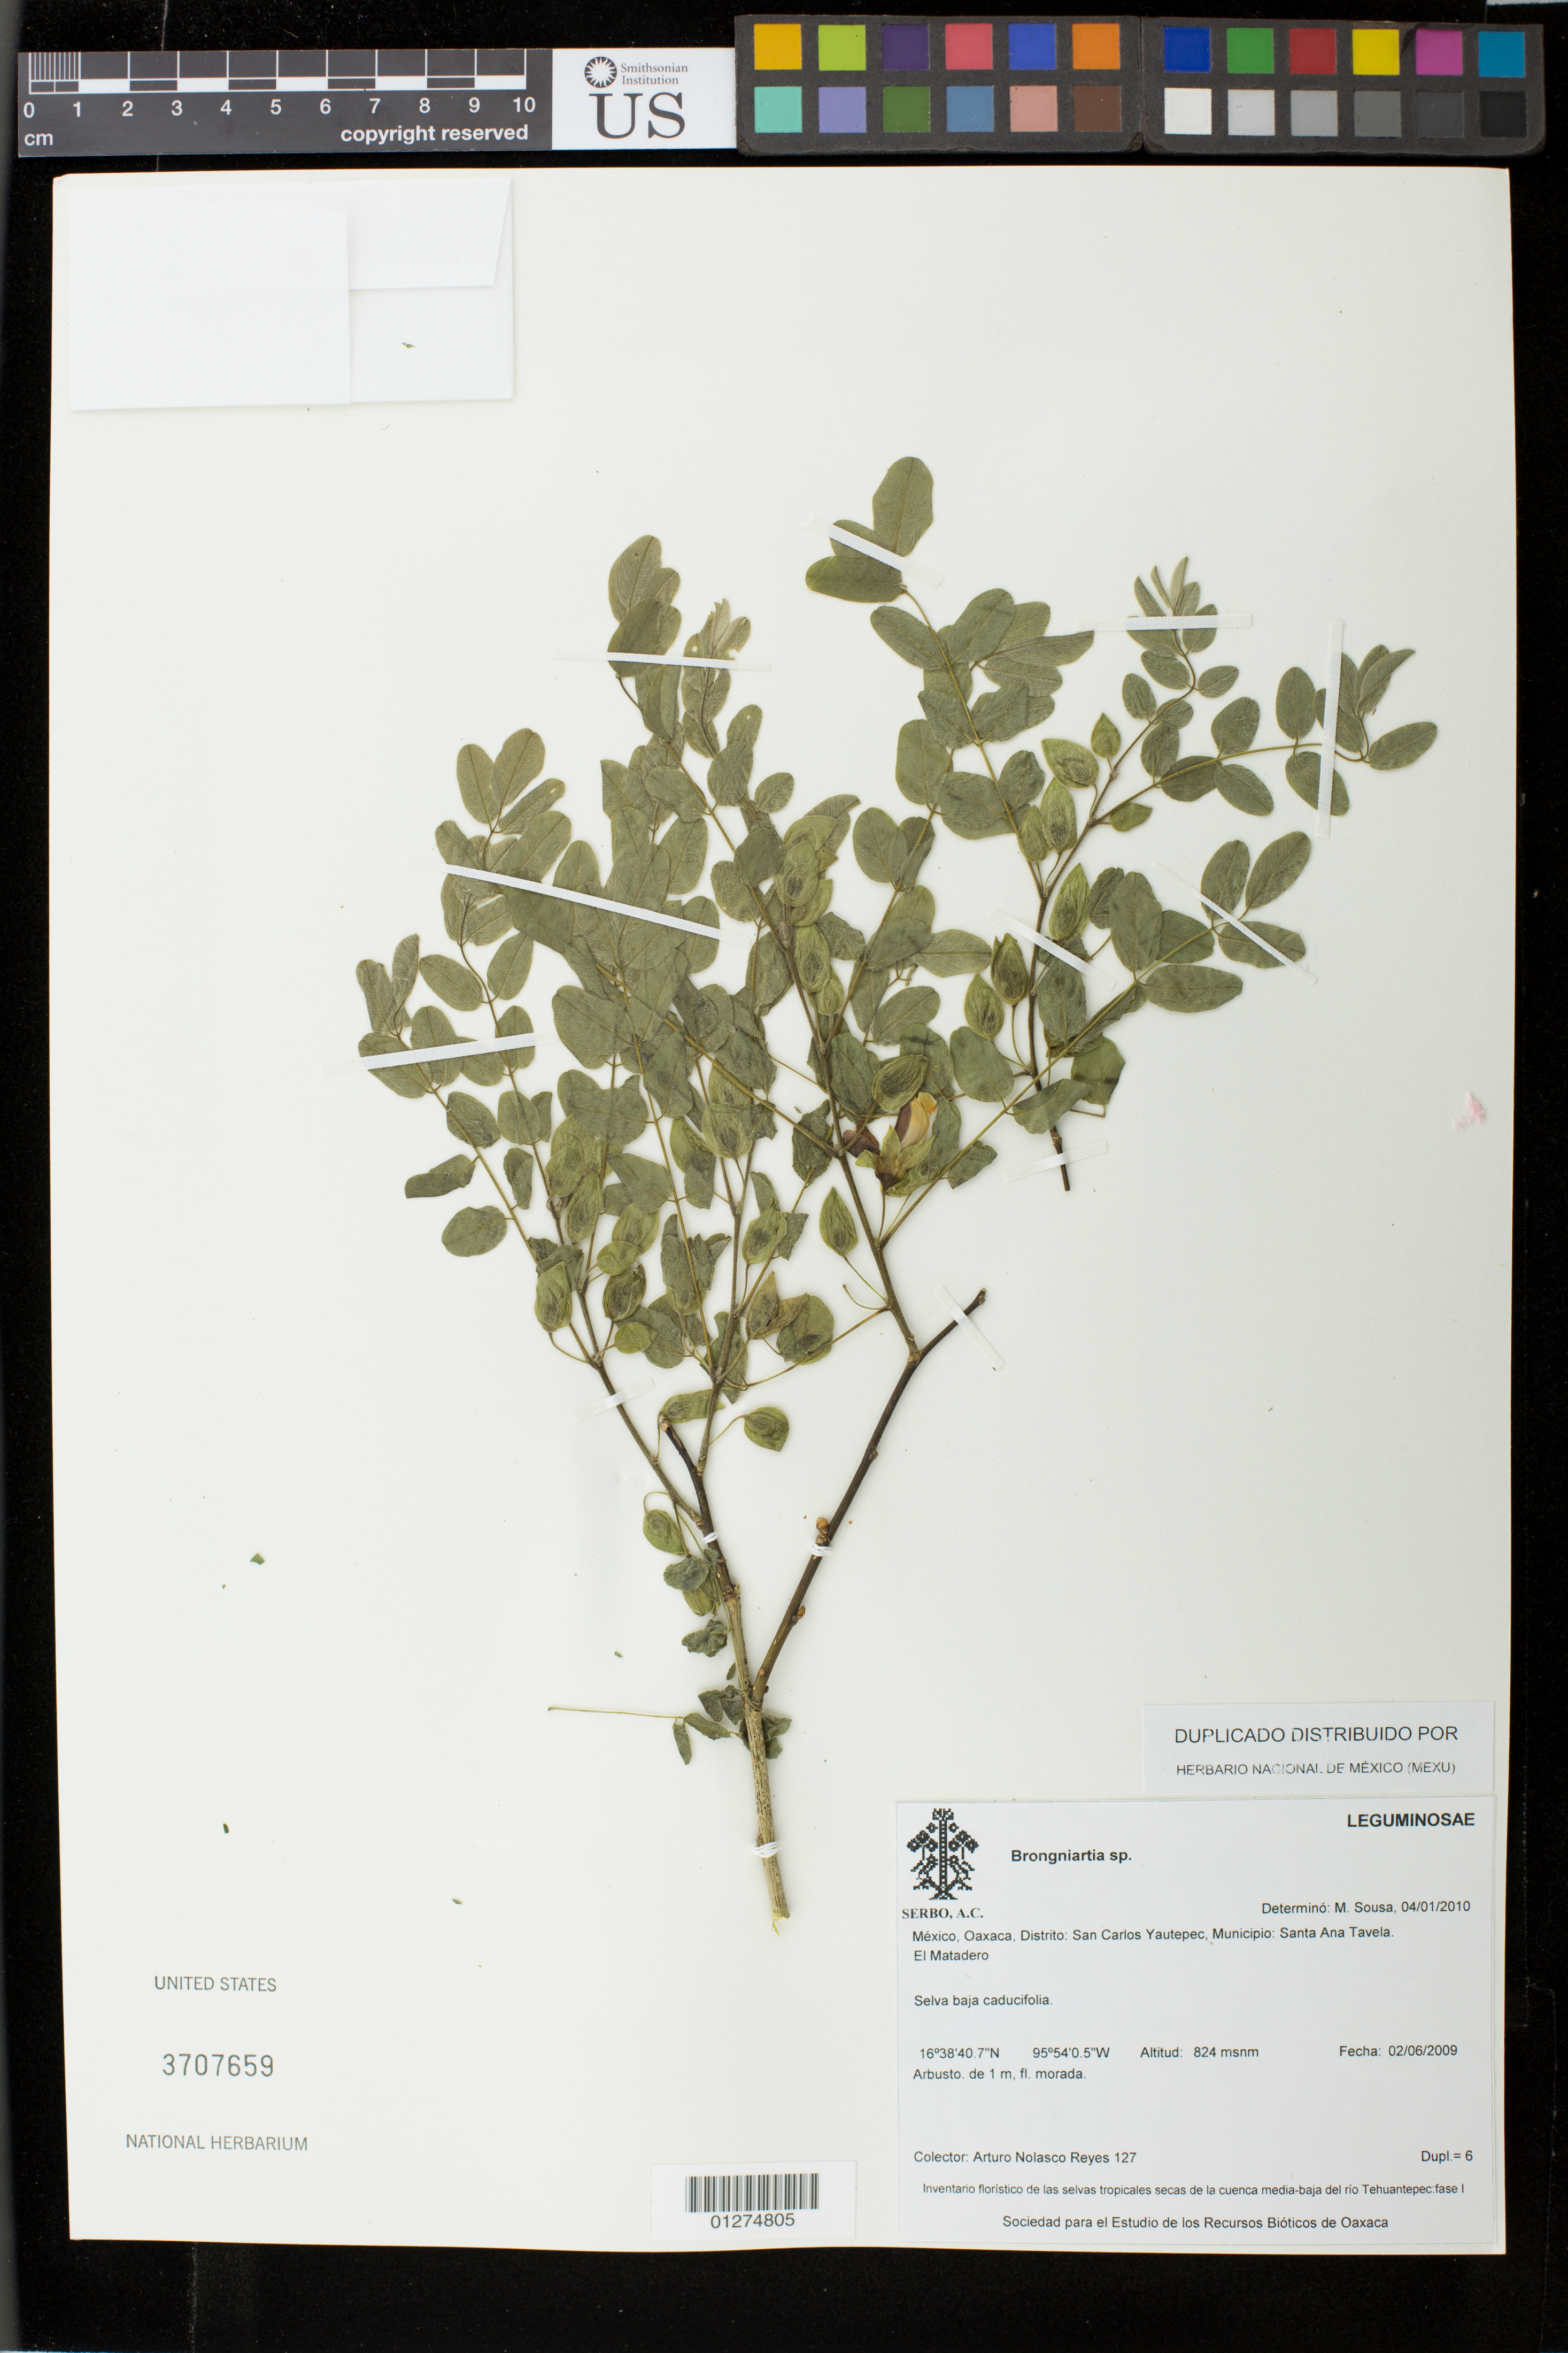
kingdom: Plantae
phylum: Tracheophyta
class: Magnoliopsida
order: Fabales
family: Fabaceae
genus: Brongniartia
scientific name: Brongniartia sp.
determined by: Sousa, M.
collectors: A. Nolasco Reyes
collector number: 127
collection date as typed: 02/06/2009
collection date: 2009-06-02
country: Mexico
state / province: Oaxaca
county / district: Yautepec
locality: Distrito: San Carlos Yautepec, Municipio: Santa Ana Tavela, El Matadero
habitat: selva baja caducifolia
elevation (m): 824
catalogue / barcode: US 3707659